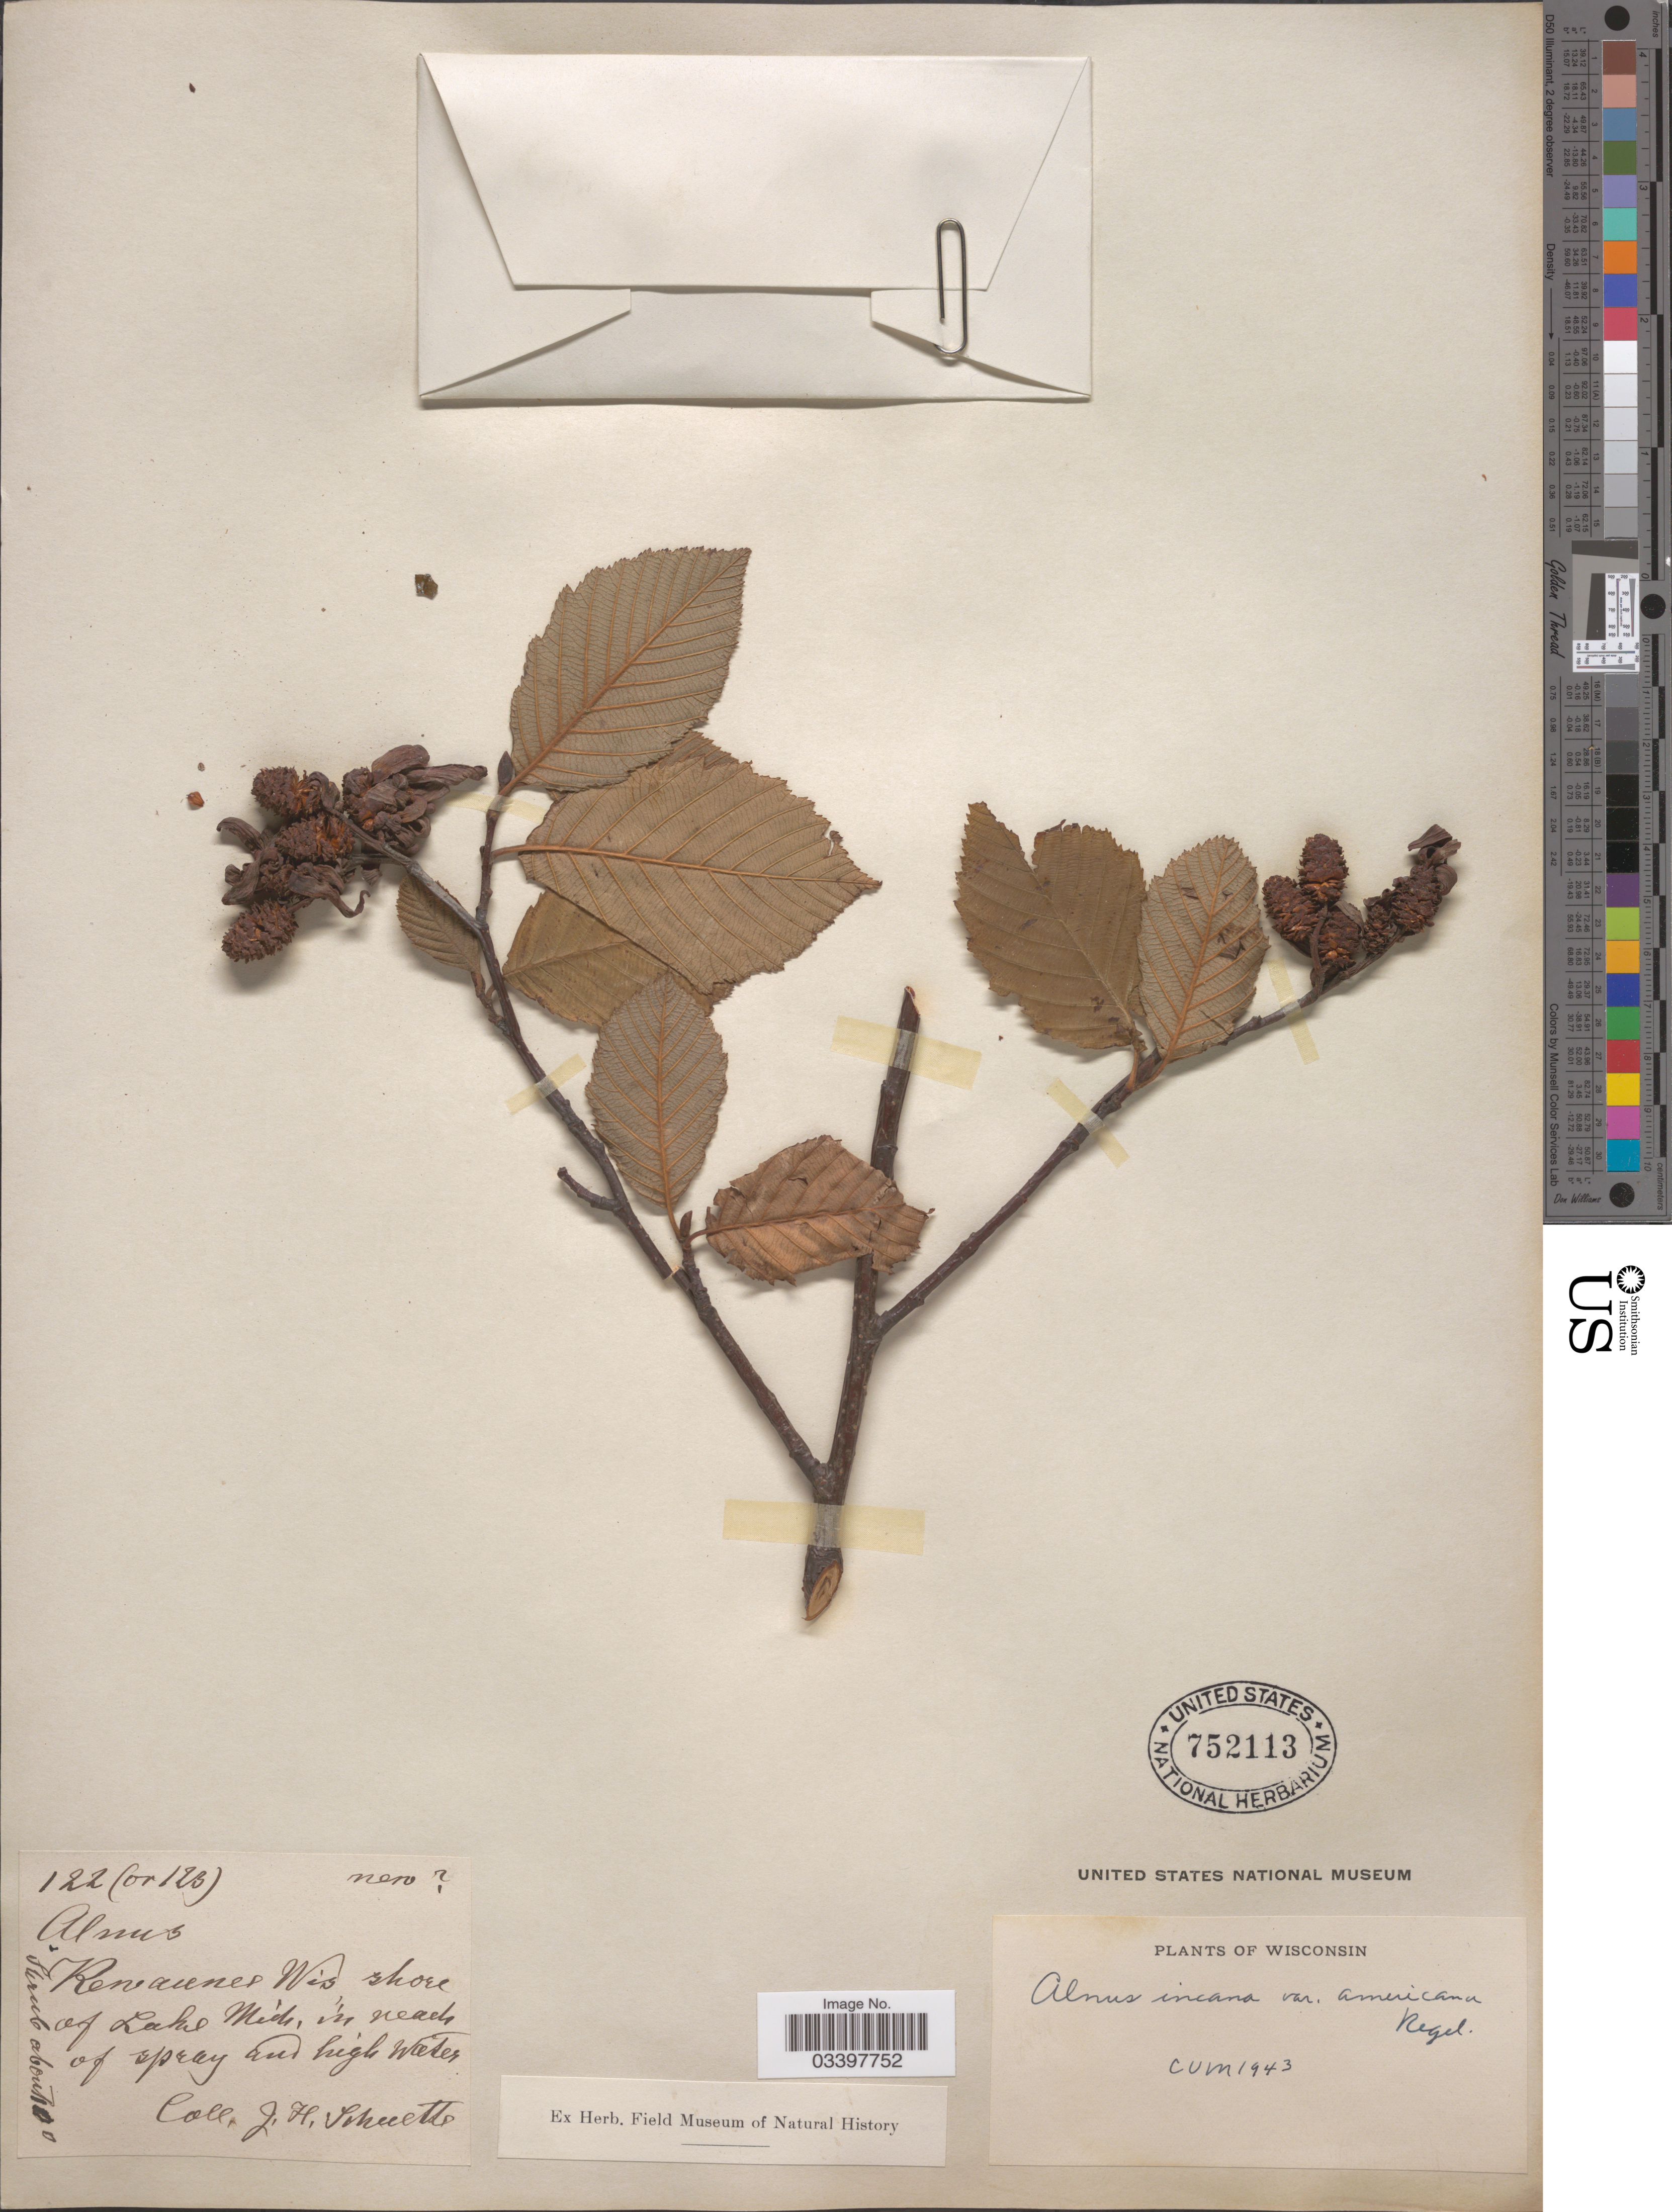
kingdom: Plantae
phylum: Tracheophyta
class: Magnoliopsida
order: Fagales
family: Betulaceae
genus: Alnus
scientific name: Alnus incana subsp. rugosa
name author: (Du Roi) R.T. Clausen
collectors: J. H. Schuette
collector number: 122/123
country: United States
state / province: Wisconsin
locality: Kewaunee, shore of Lake Mich.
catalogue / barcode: US 752113